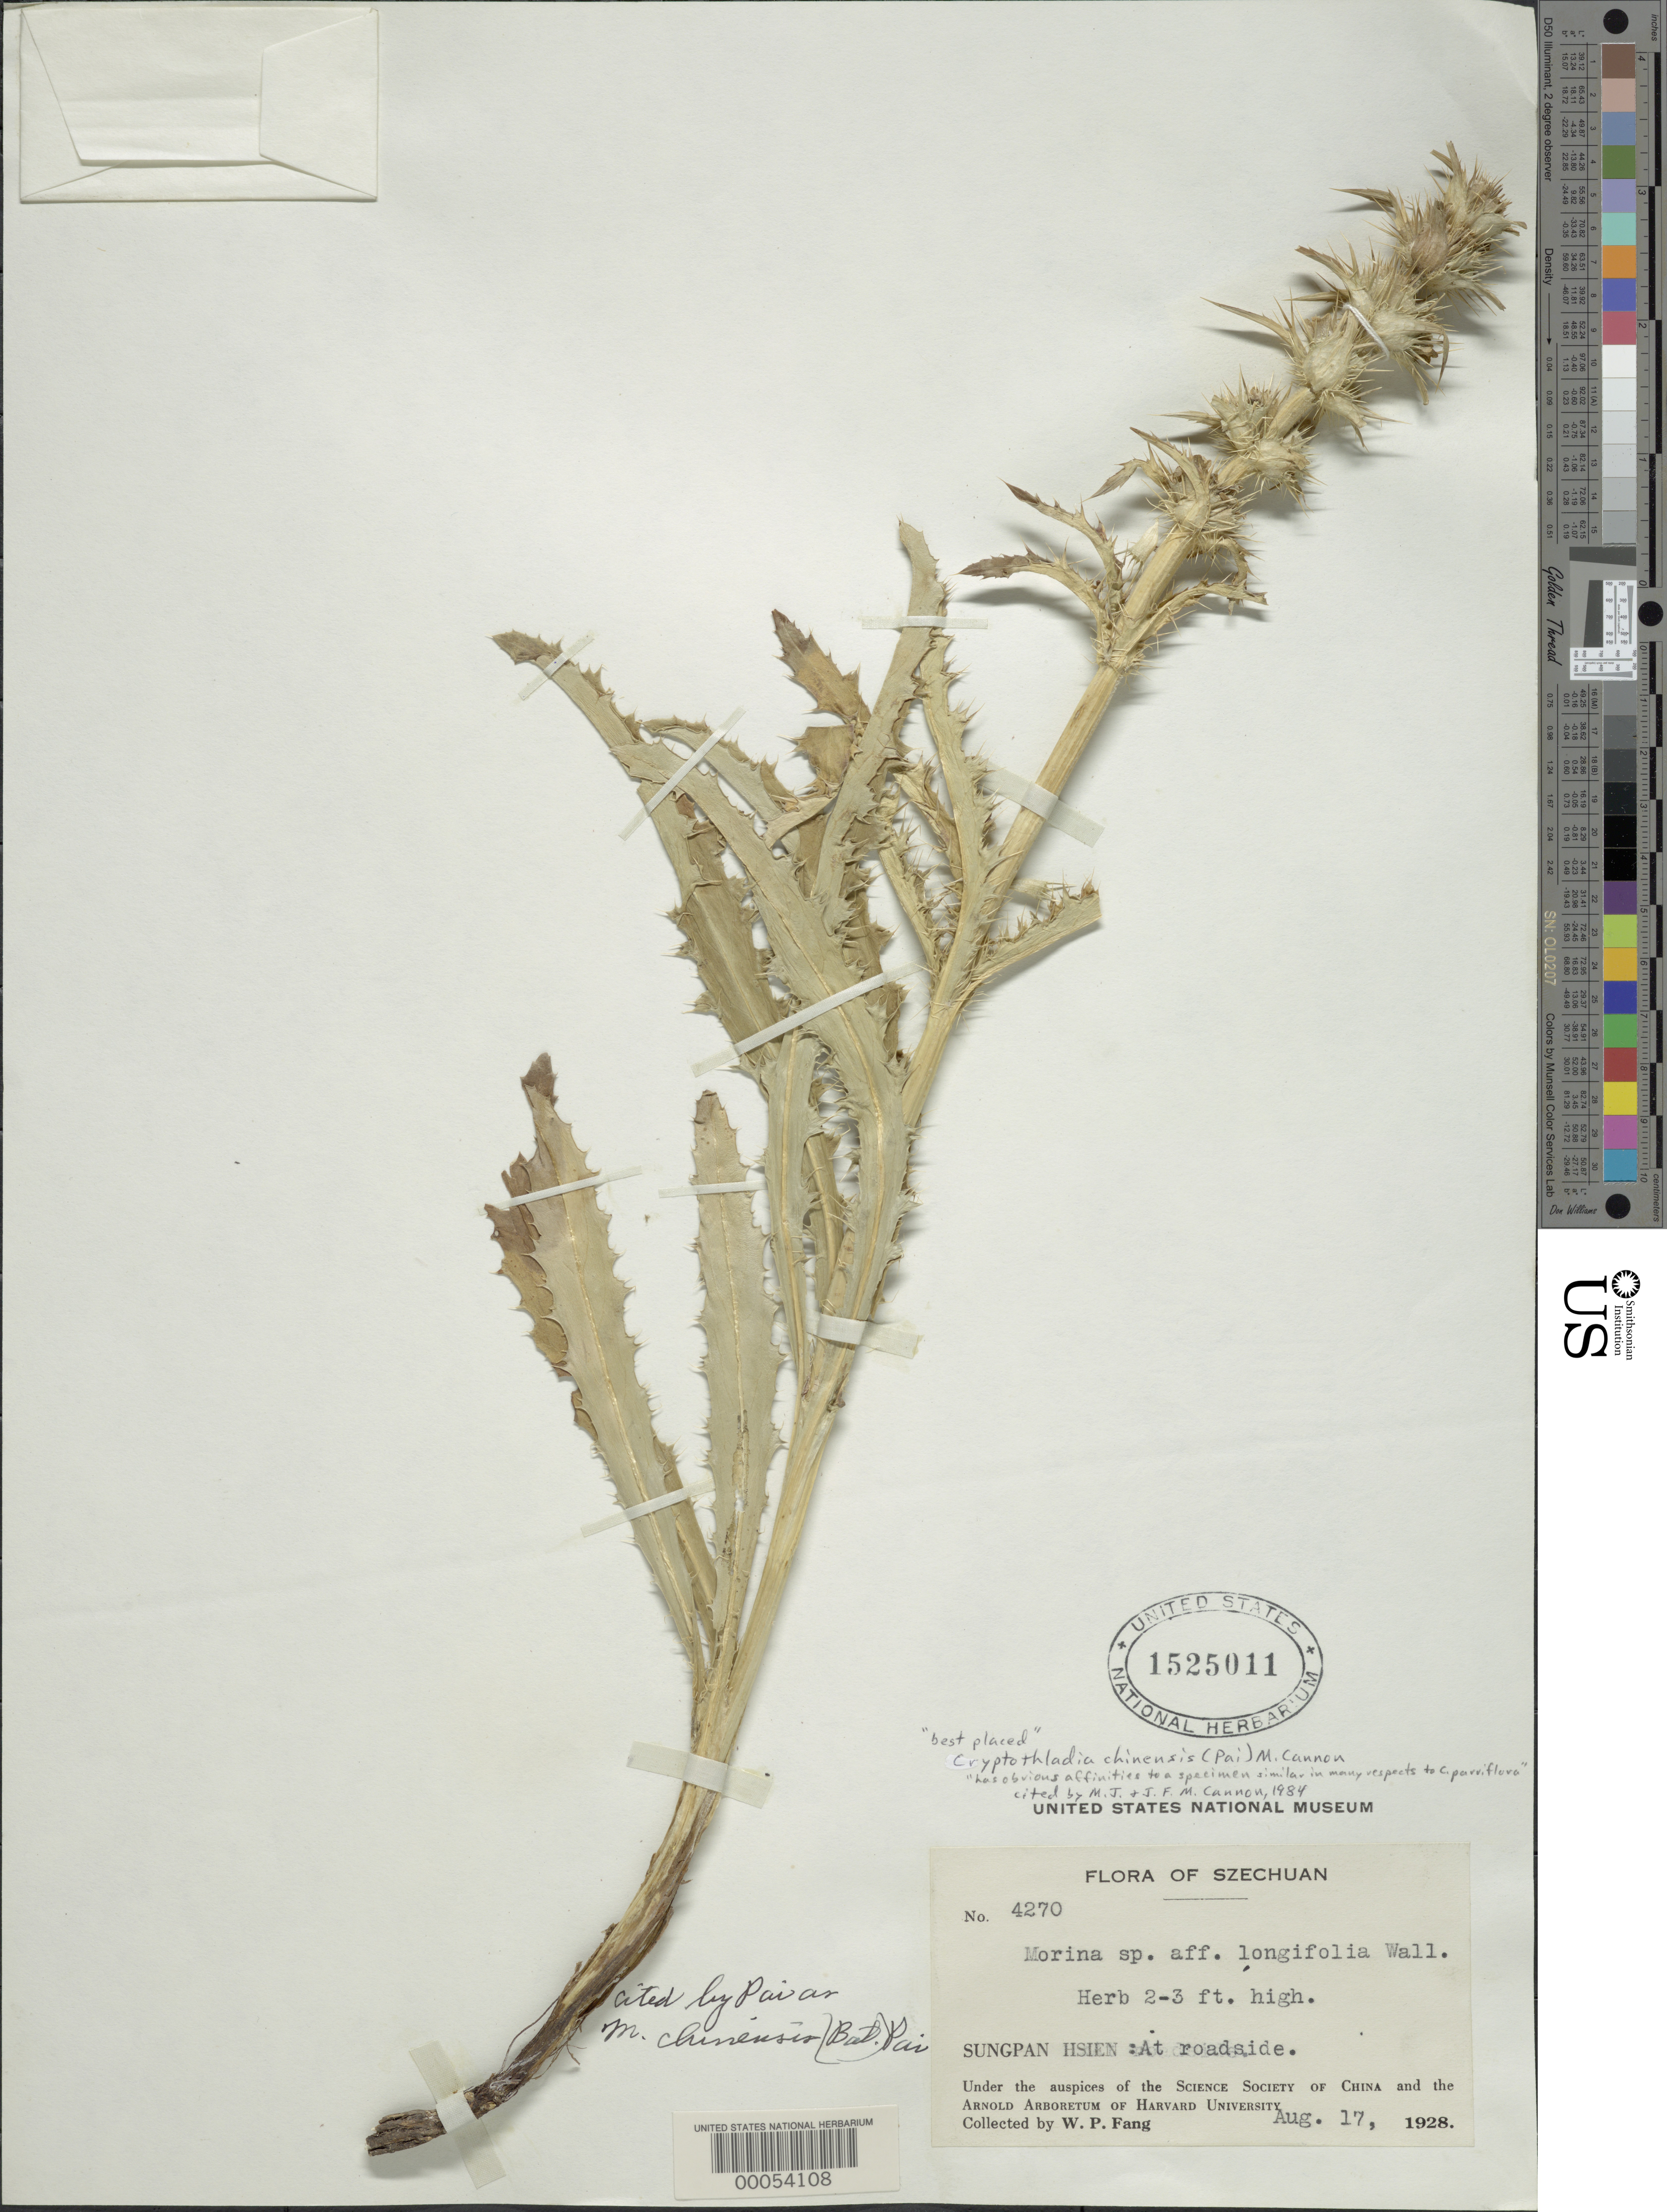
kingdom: Plantae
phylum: Tracheophyta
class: Magnoliopsida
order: Dipsacales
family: Caprifoliaceae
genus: Cryptothladia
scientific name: Cryptothladia x chinensis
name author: (Pai) M.J. Cannon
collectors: W. P. Fang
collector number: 4270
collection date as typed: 17 Aug 1928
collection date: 1928-08-17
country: China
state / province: Sichuan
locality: Sungpan Hsien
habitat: At roadside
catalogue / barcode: US 1525011